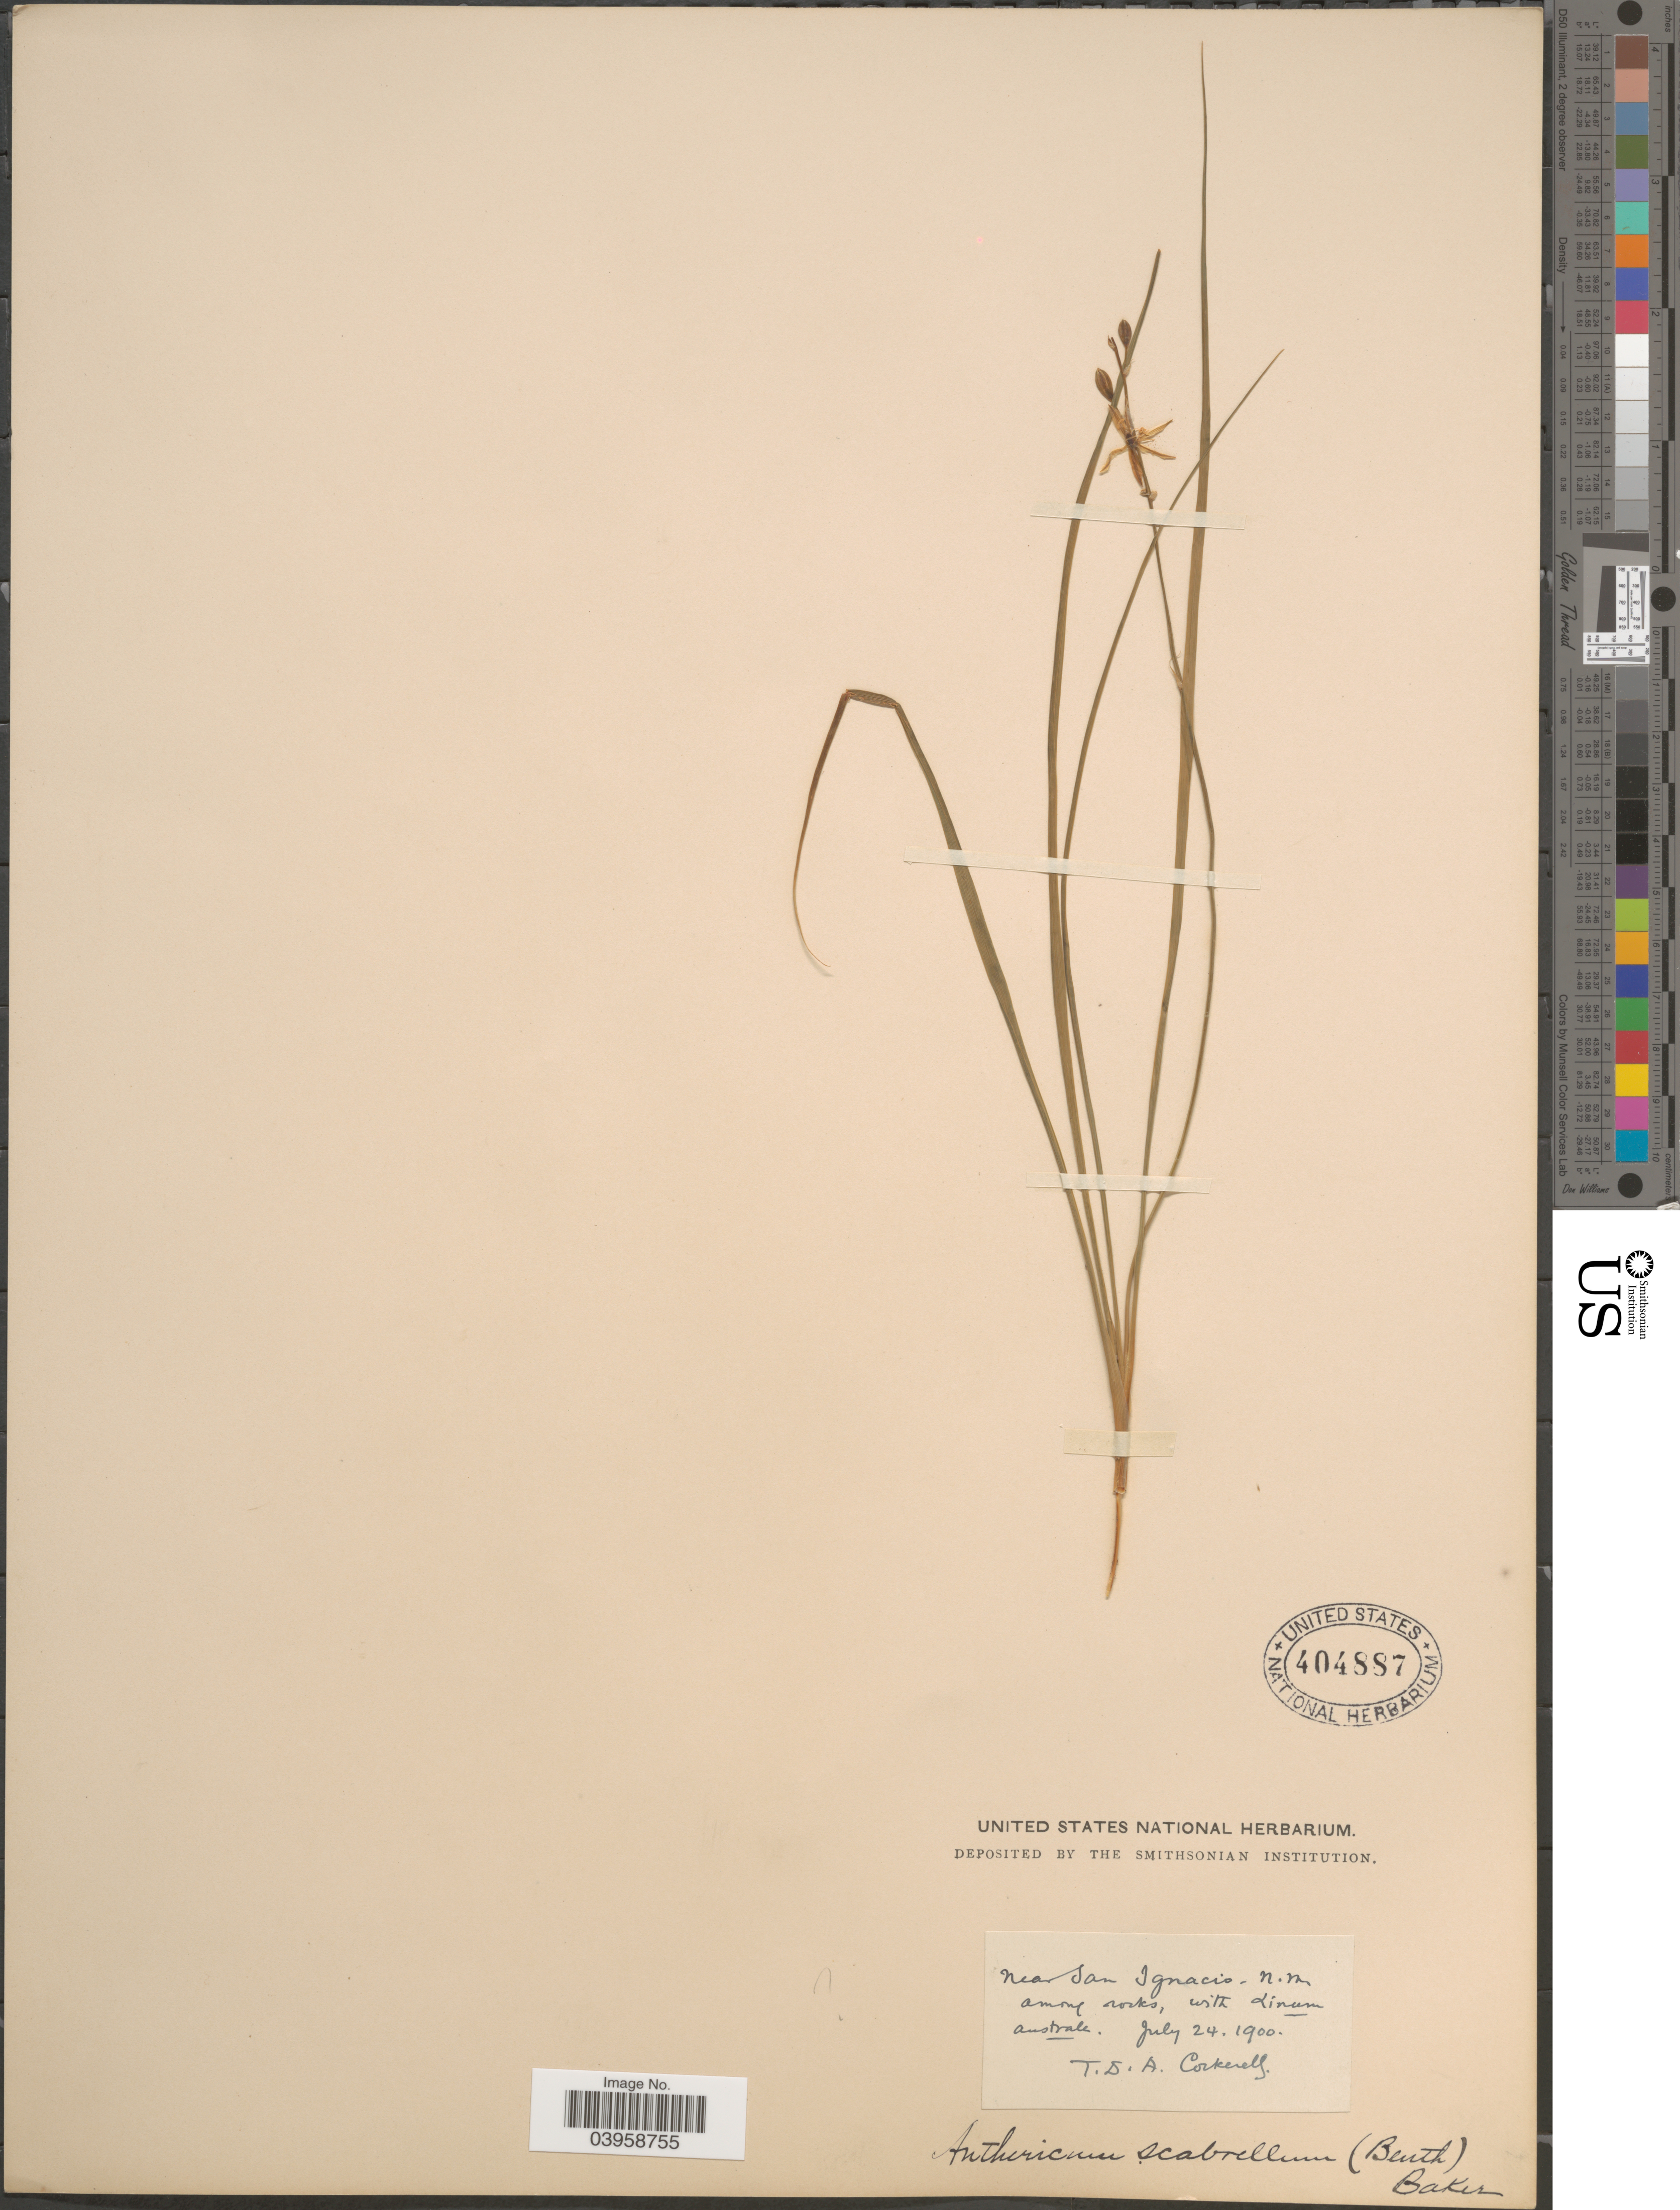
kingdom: Plantae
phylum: Tracheophyta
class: Liliopsida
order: Asparagales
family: Asparagaceae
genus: Anthericum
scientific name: Anthericum torreyi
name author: Baker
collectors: T. Cockerell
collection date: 1900-07-24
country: United States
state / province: New Mexico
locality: Near San Ignacio.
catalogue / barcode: US 404887